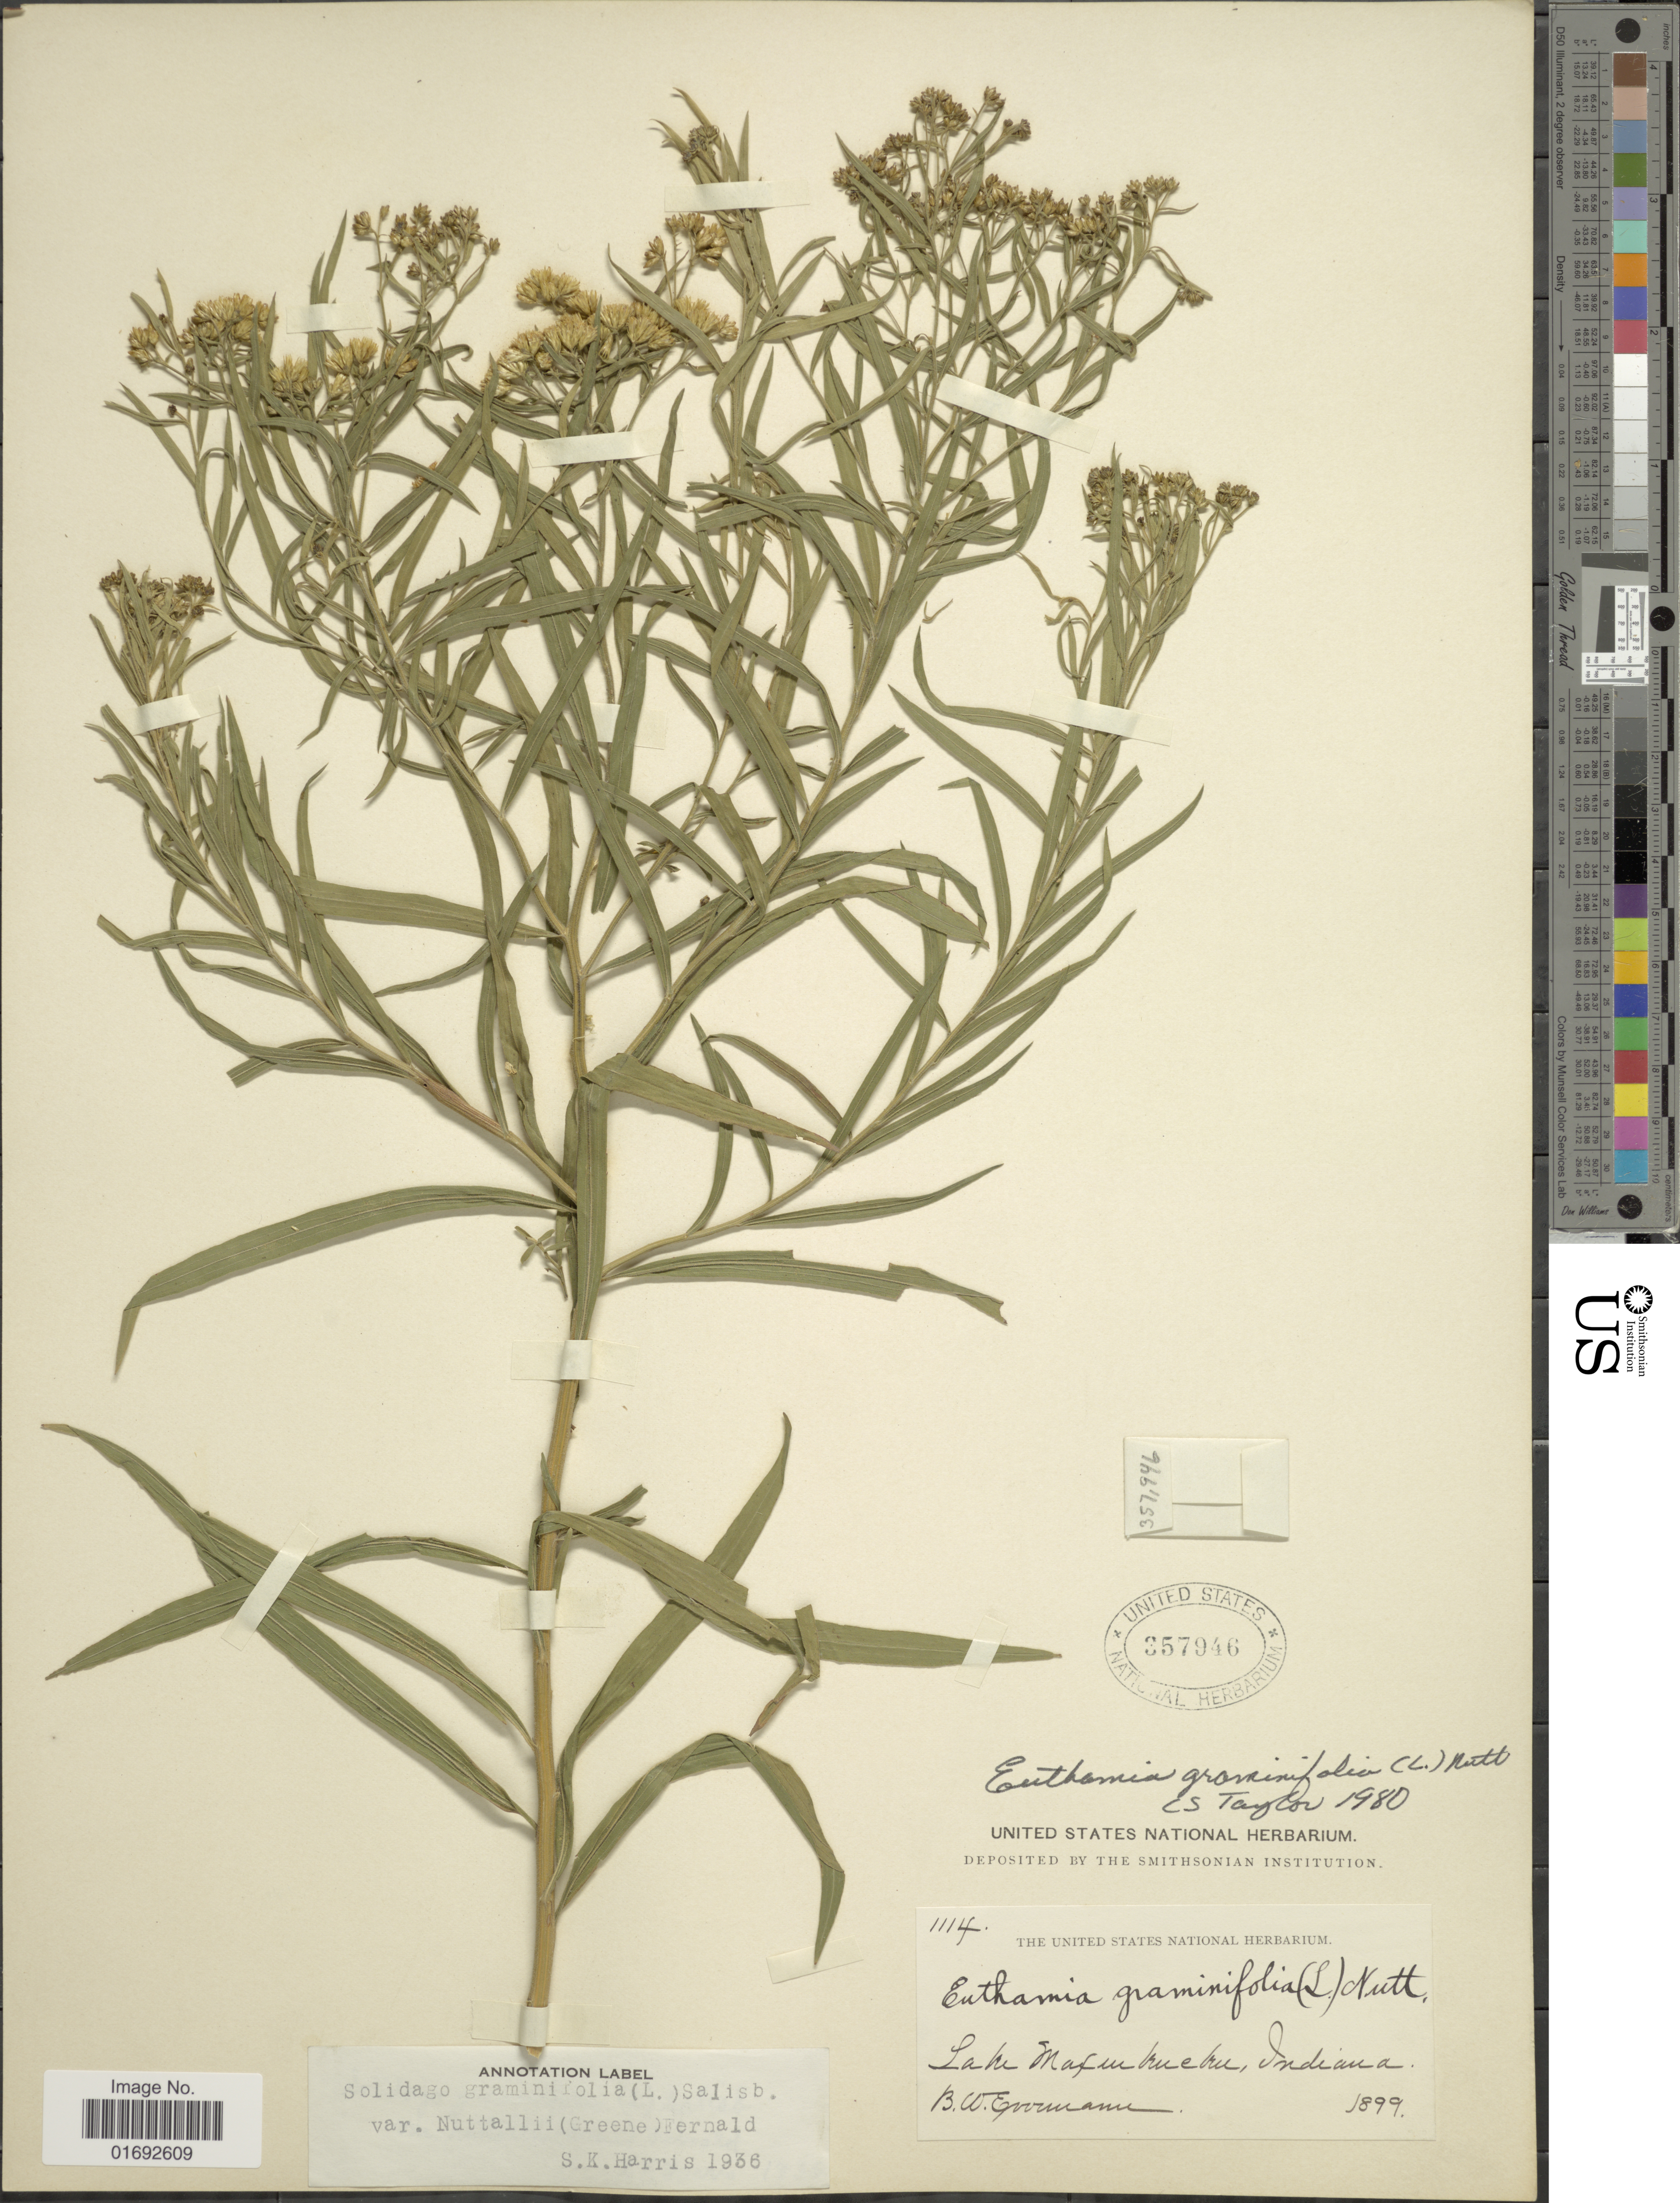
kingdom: Plantae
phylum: Tracheophyta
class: Magnoliopsida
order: Asterales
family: Asteraceae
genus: Euthamia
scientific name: Euthamia graminifolia var. nuttalii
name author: (S.W. Greene) W. Stone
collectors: B. W. Evermann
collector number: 1114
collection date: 1899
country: United States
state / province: Indiana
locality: Lake Maxinkuckee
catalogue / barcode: US 357946